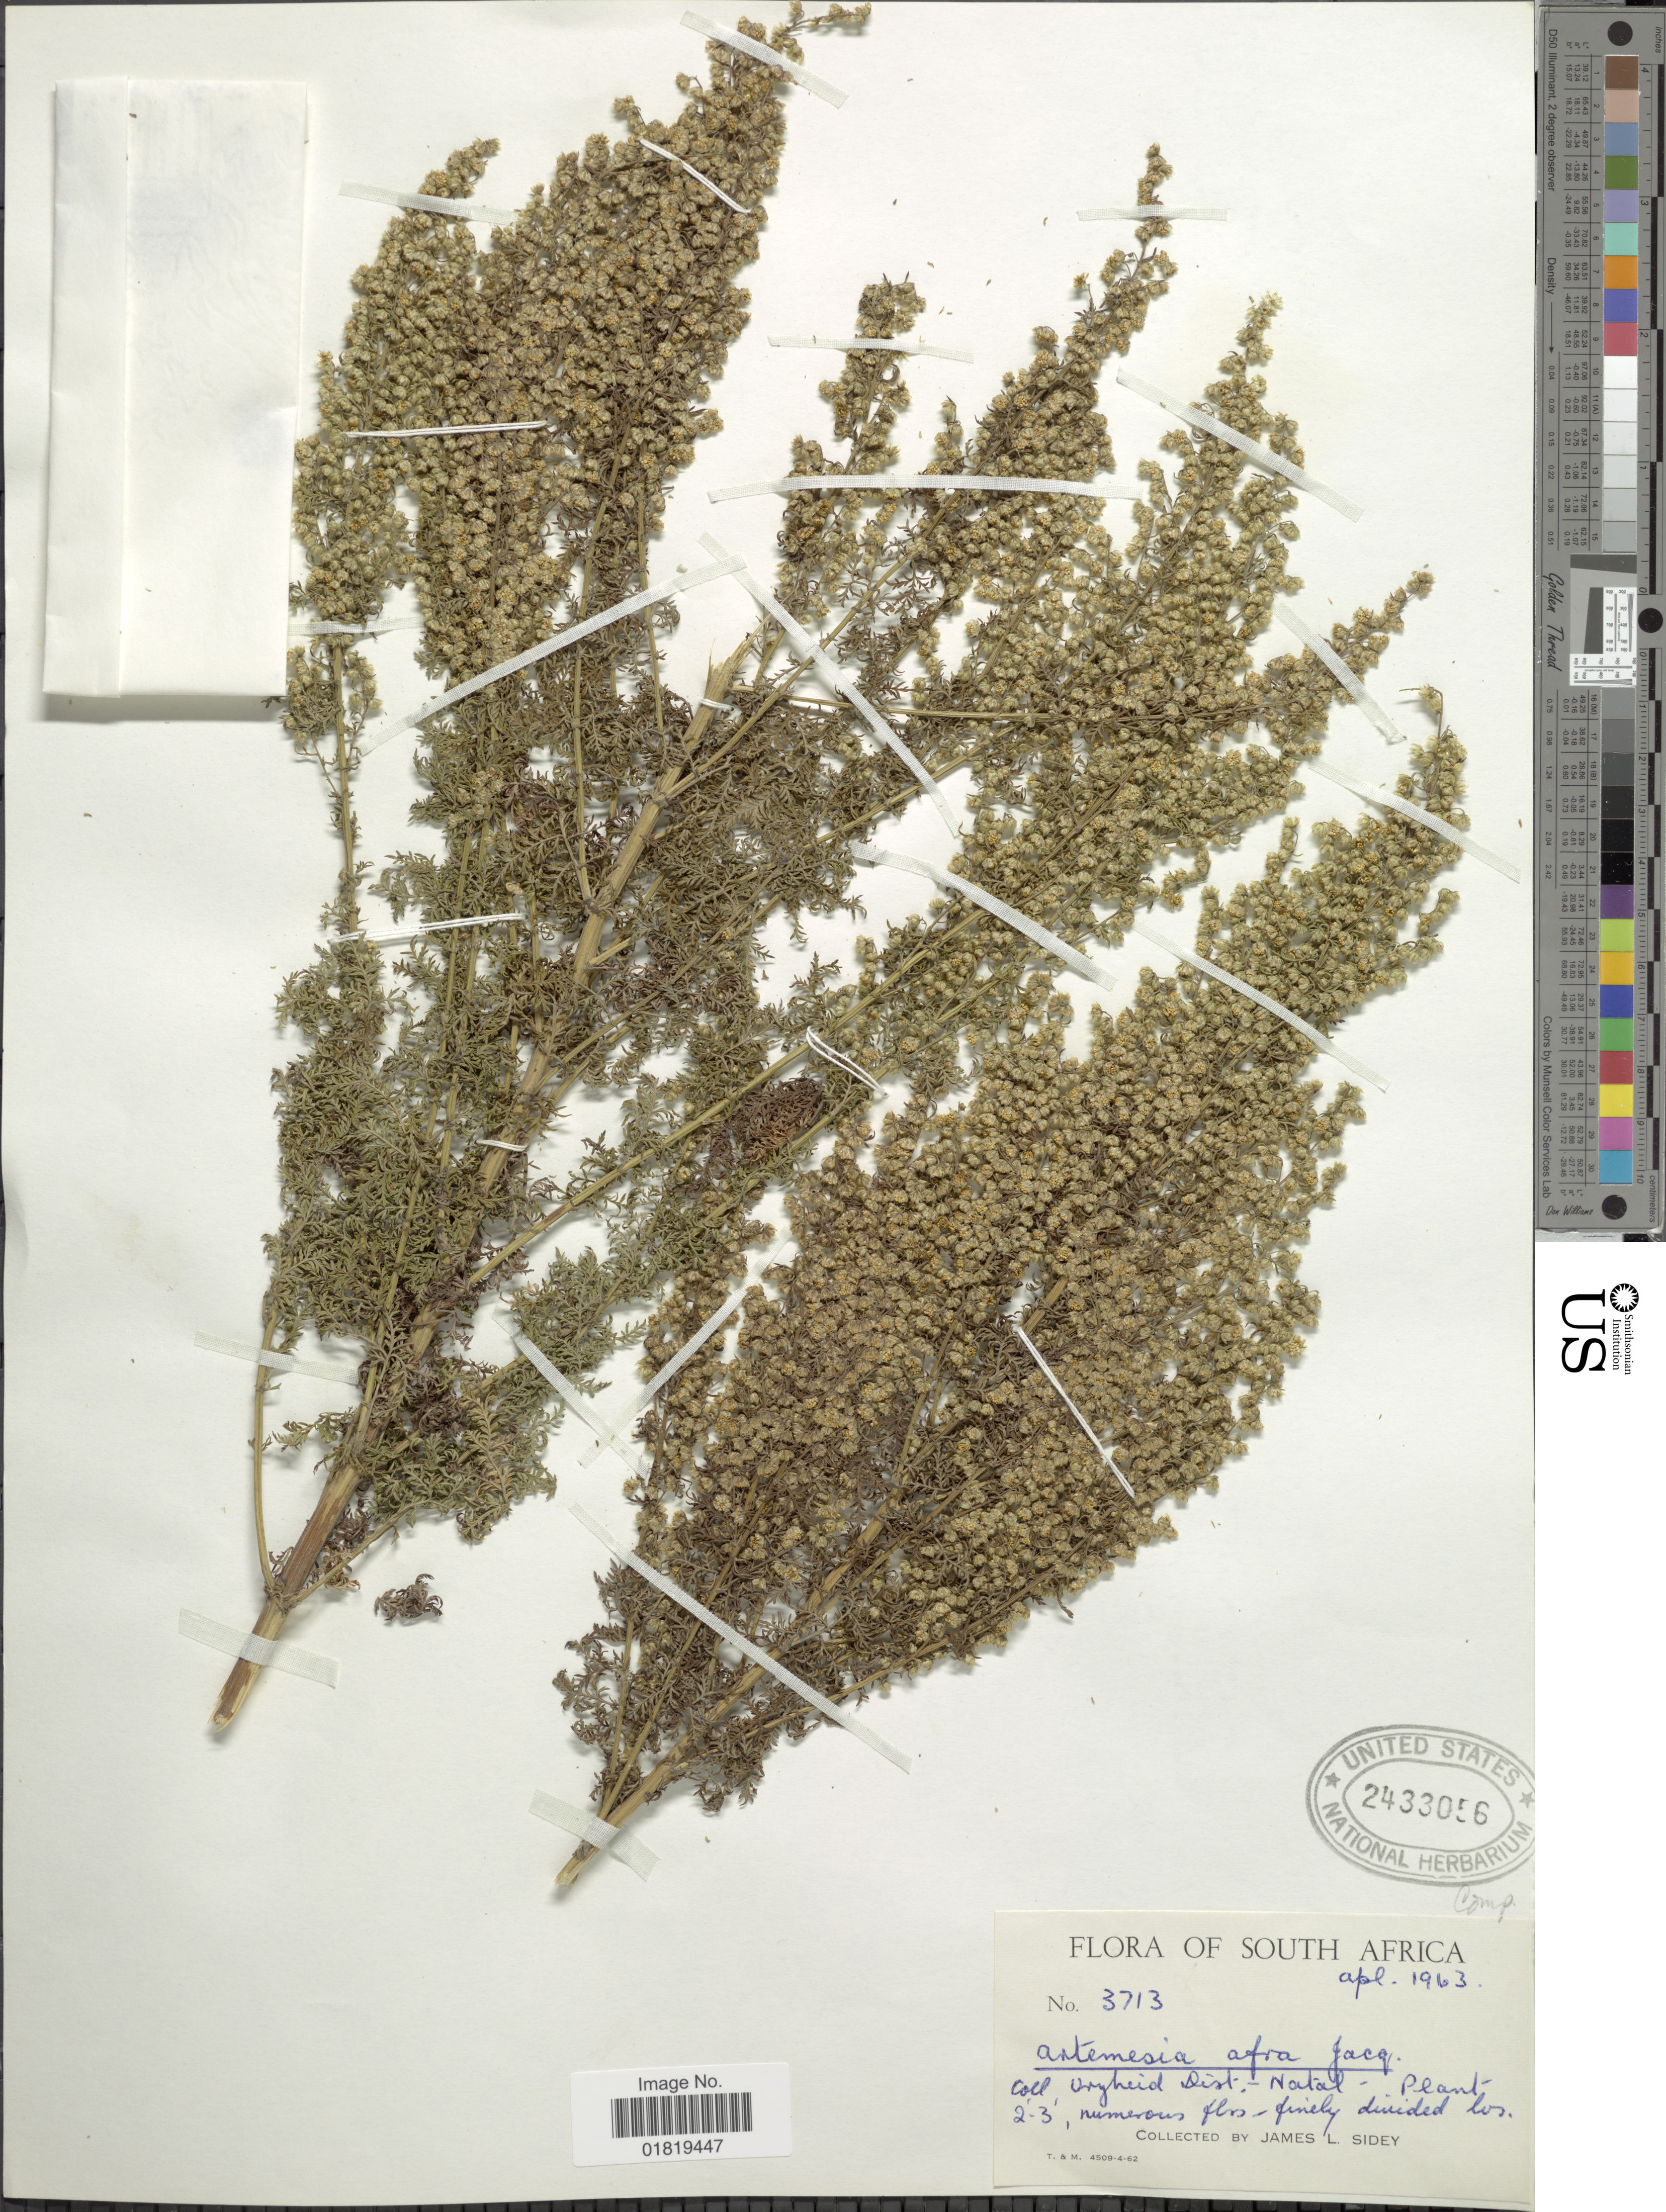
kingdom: Plantae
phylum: Tracheophyta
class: Magnoliopsida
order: Asterales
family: Asteraceae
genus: Artemisia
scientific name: Artemisia afra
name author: Jacq. ex Willd.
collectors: J. L. Sidey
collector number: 3713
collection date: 1963-04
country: South Africa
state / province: KwaZulu-Natal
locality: Vrijheid Dist. Natal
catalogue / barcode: US 2433056